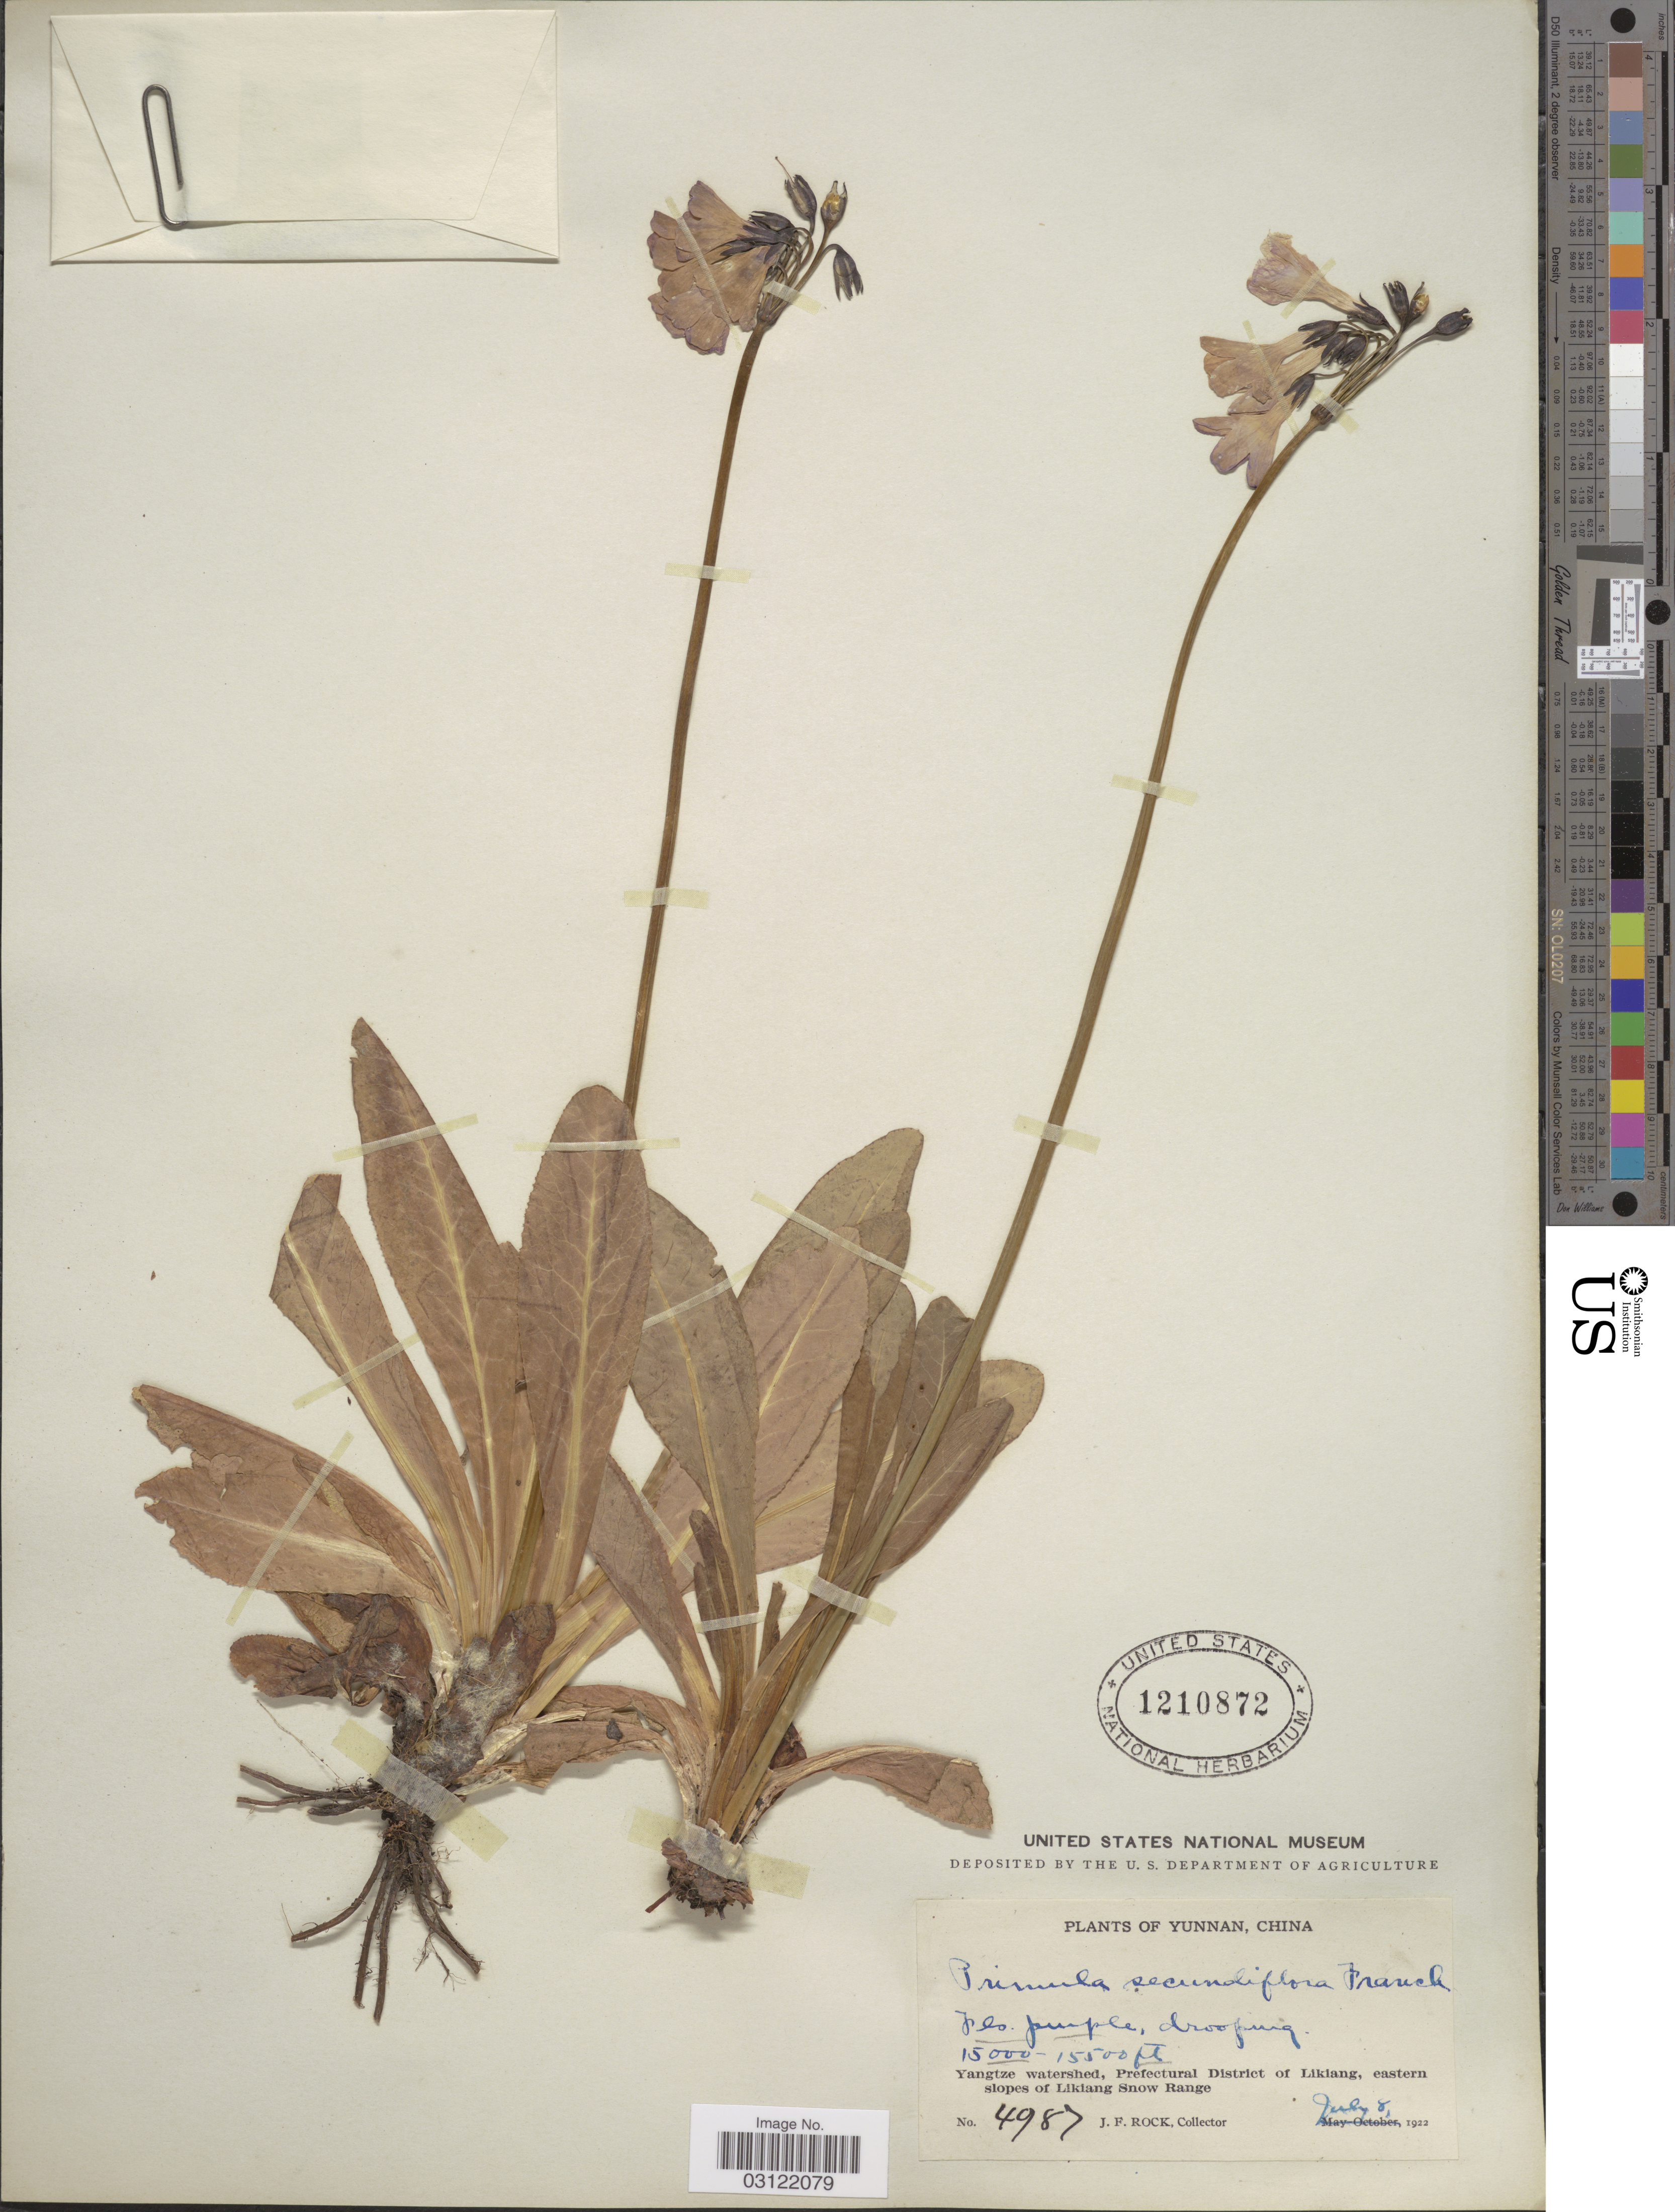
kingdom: Plantae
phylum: Tracheophyta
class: Magnoliopsida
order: Ericales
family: Primulaceae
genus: Primula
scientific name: Primula secundiflora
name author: Franch.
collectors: J. Rock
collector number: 4987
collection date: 1922-07-08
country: China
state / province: Yunnan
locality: Yangtze watershed, Prefectural District of Likiang, eastern slopes of Likiang Snow Range.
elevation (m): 4572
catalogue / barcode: US 1210872